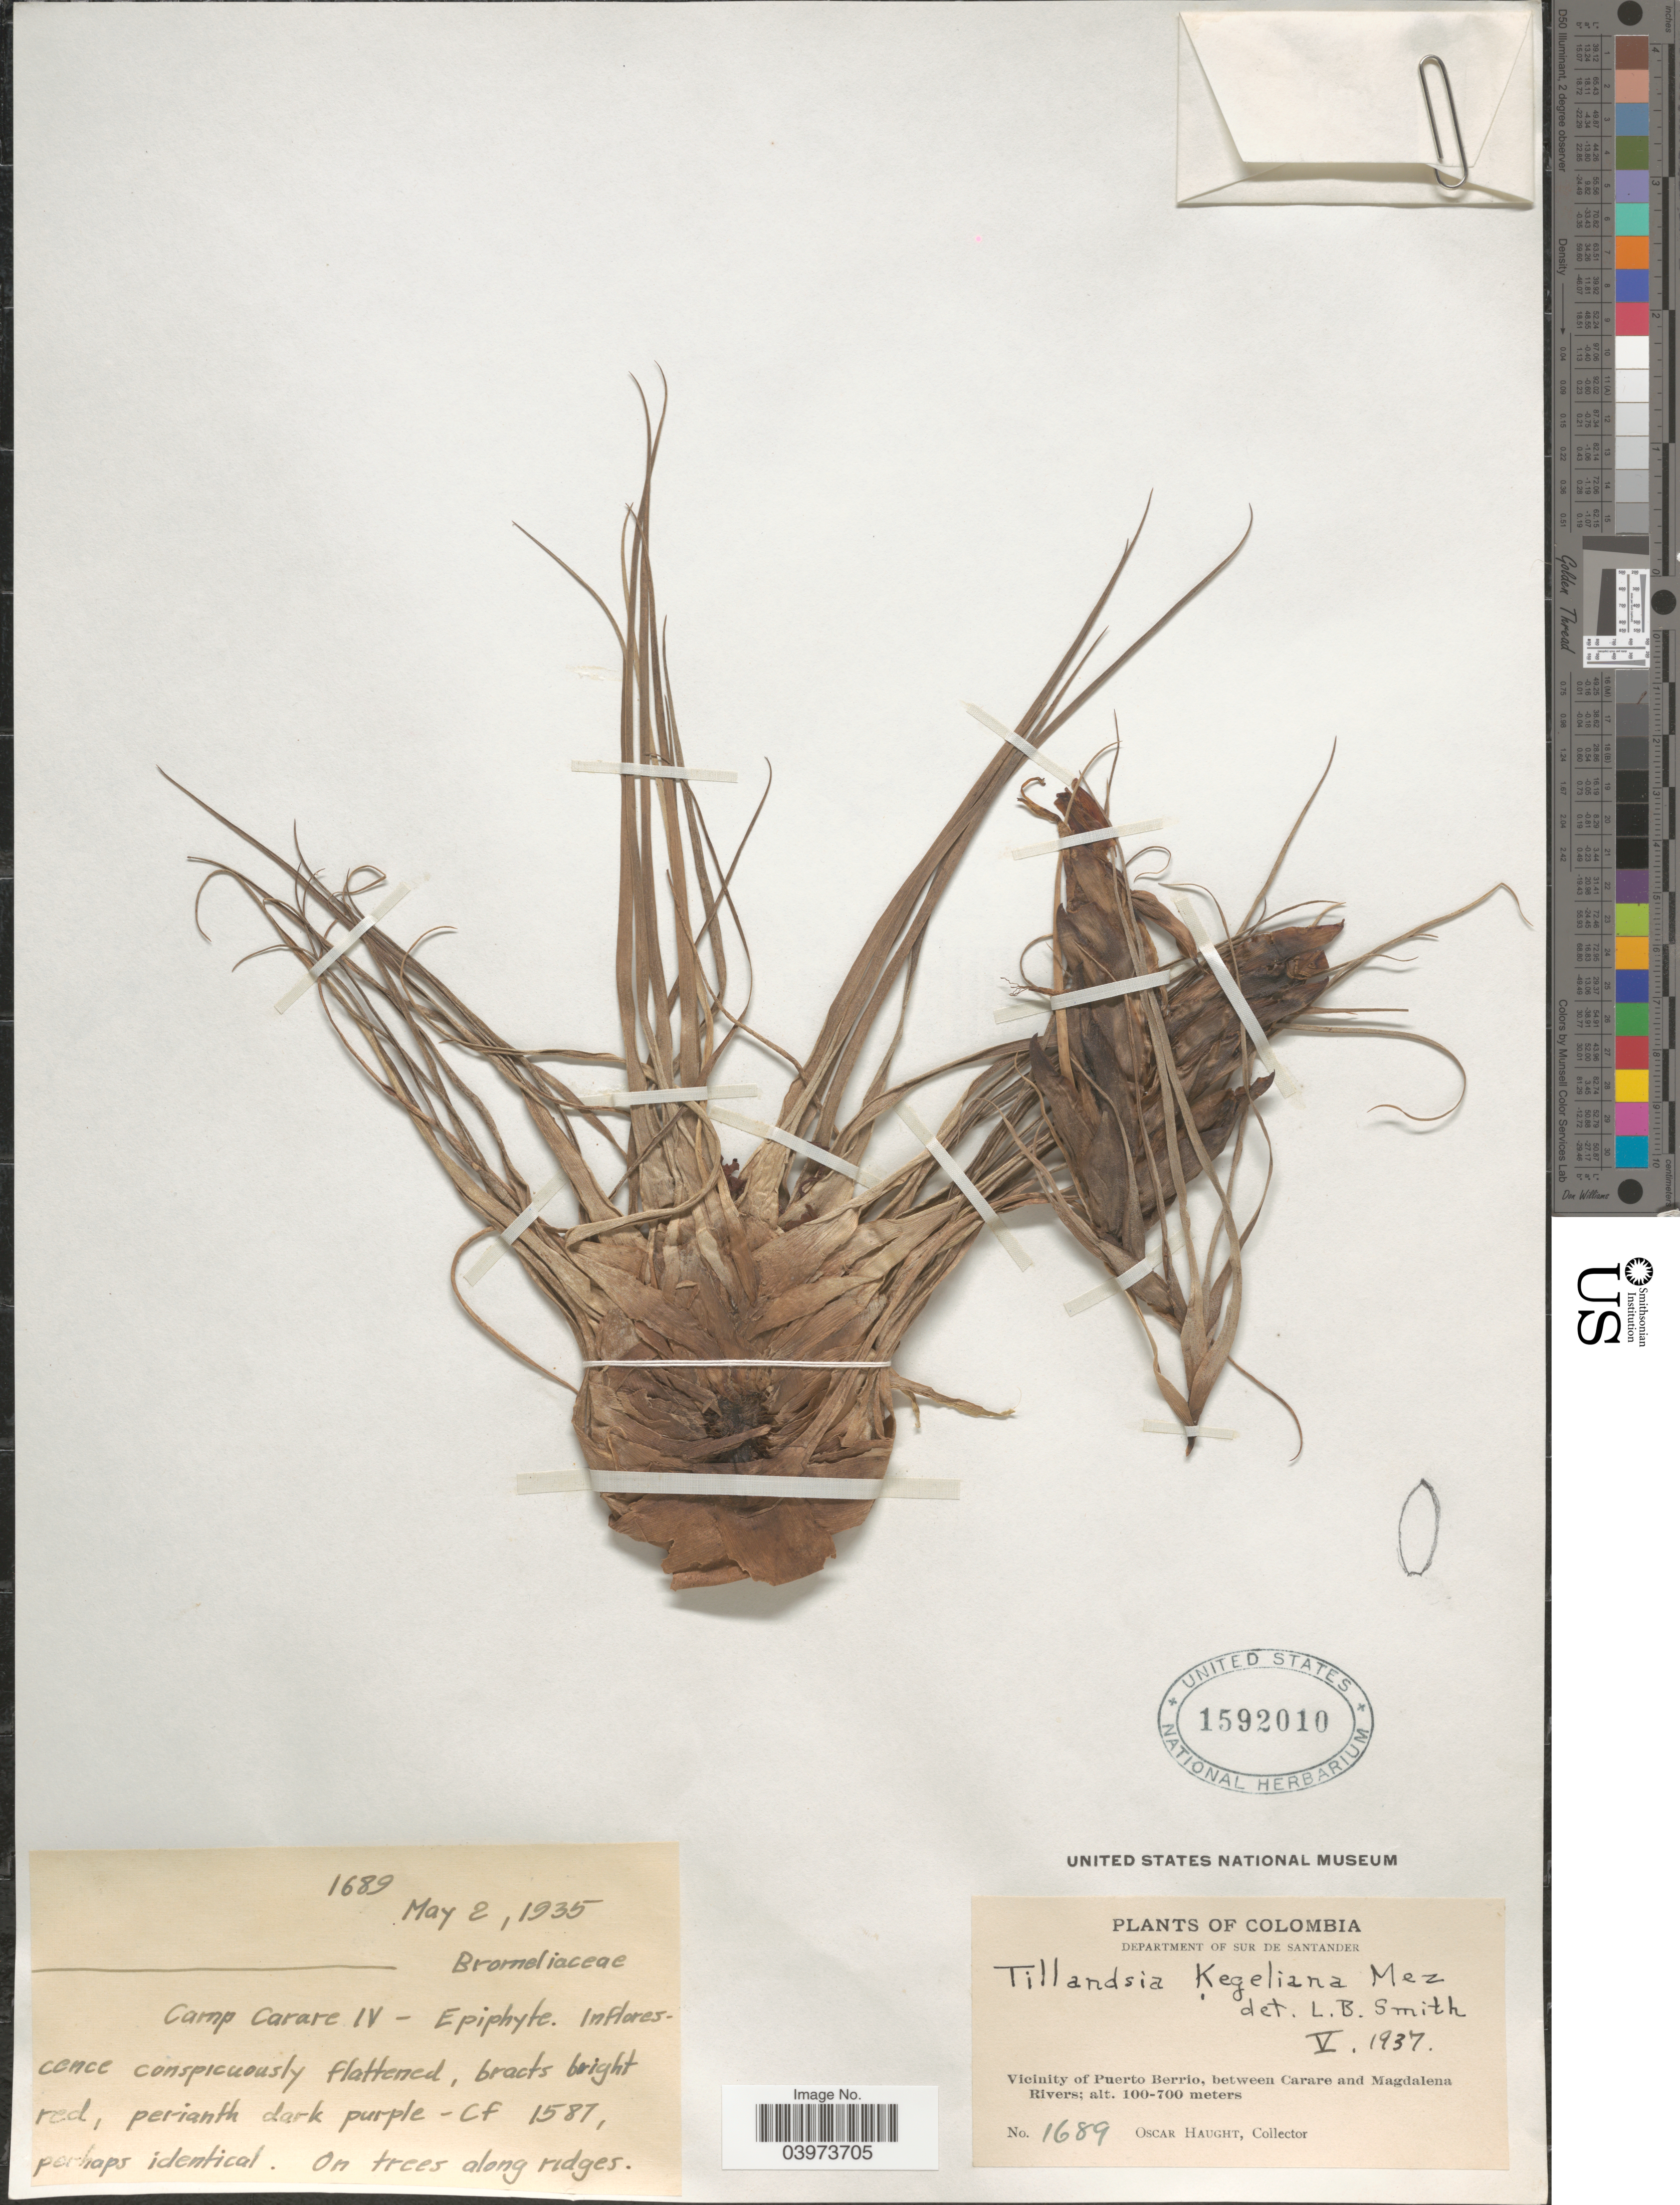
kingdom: Plantae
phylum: Tracheophyta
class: Liliopsida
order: Poales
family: Bromeliaceae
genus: Tillandsia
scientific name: Tillandsia kegeliana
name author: Mez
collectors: O. L. Haught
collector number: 1689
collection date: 1935-05-02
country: Colombia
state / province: Santander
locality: Department of Sur de Santander. Vicinity of Puerto Berrio, between Carare and Magdalena. Camp Carare IV.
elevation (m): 100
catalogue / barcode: US 1592010